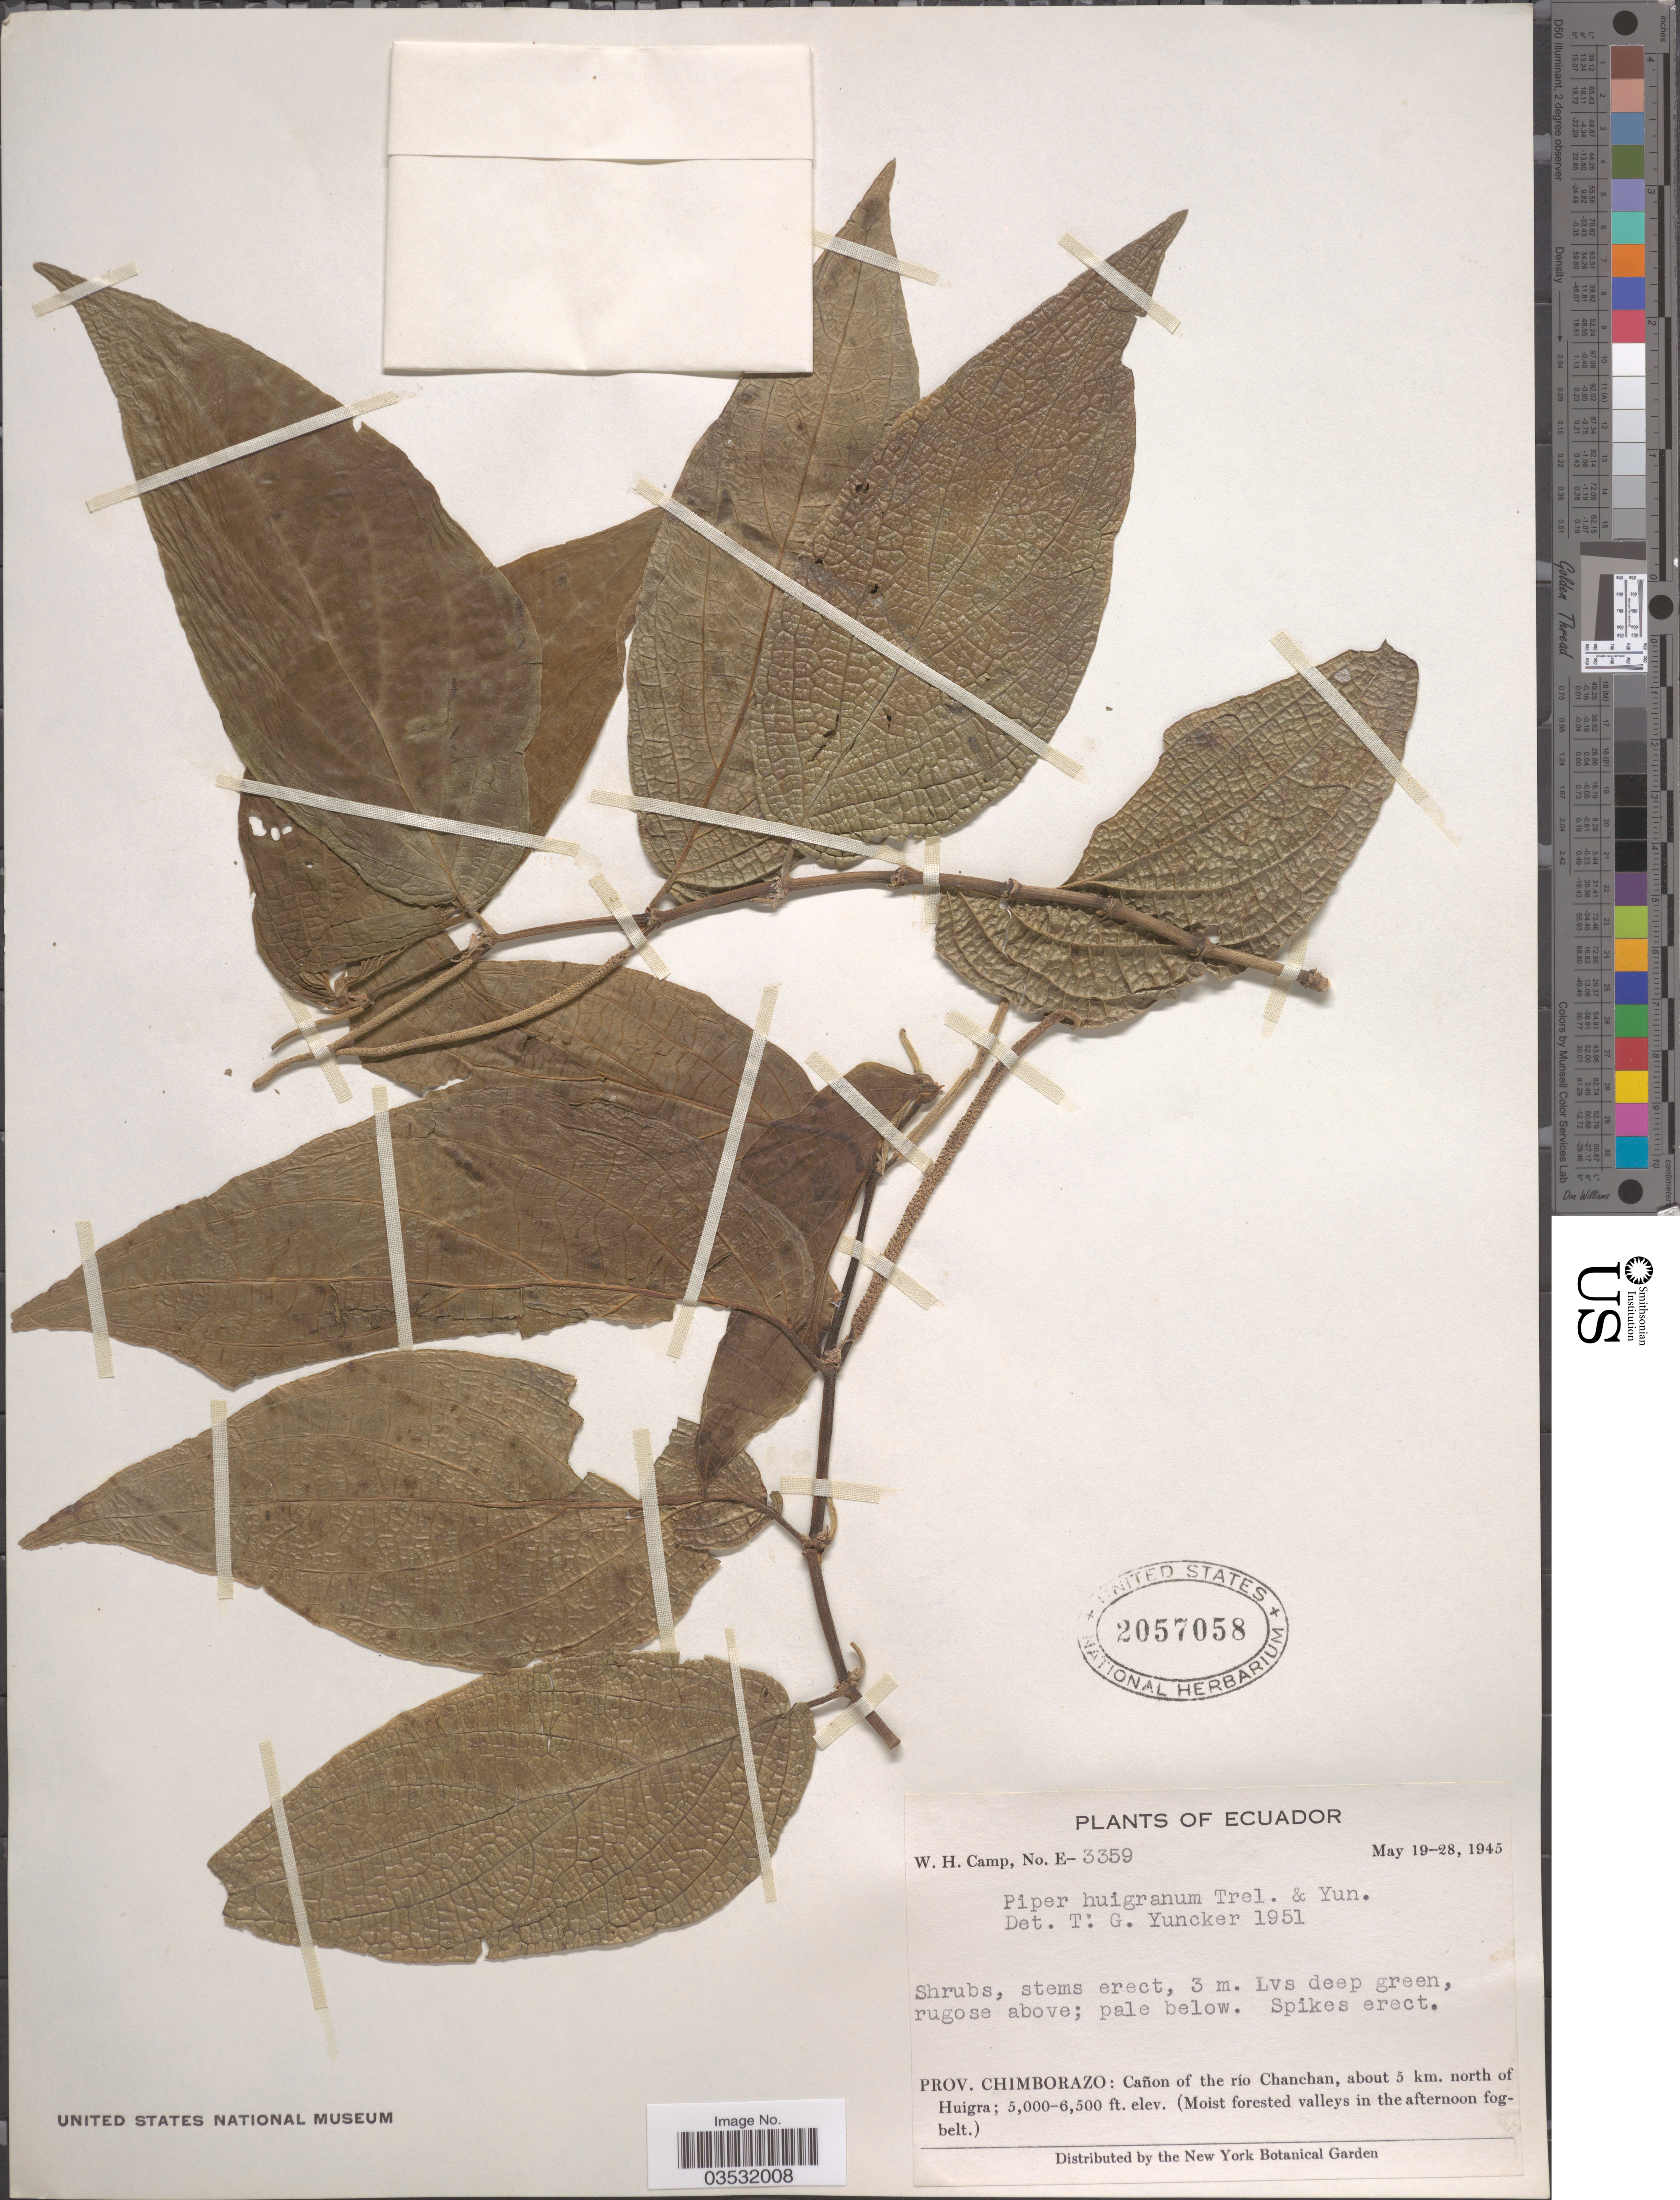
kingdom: Plantae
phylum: Tracheophyta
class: Magnoliopsida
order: Piperales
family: Piperaceae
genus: Piper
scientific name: Piper huigranum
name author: Trel. & Yunck.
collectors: W. H. Camp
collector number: E-3359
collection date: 1945-05-19/1945-05-28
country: Ecuador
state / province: Chimborazo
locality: Cañon of the río Chanchan, about 5 km. north of Huigra.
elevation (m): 1524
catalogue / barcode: US 2057058